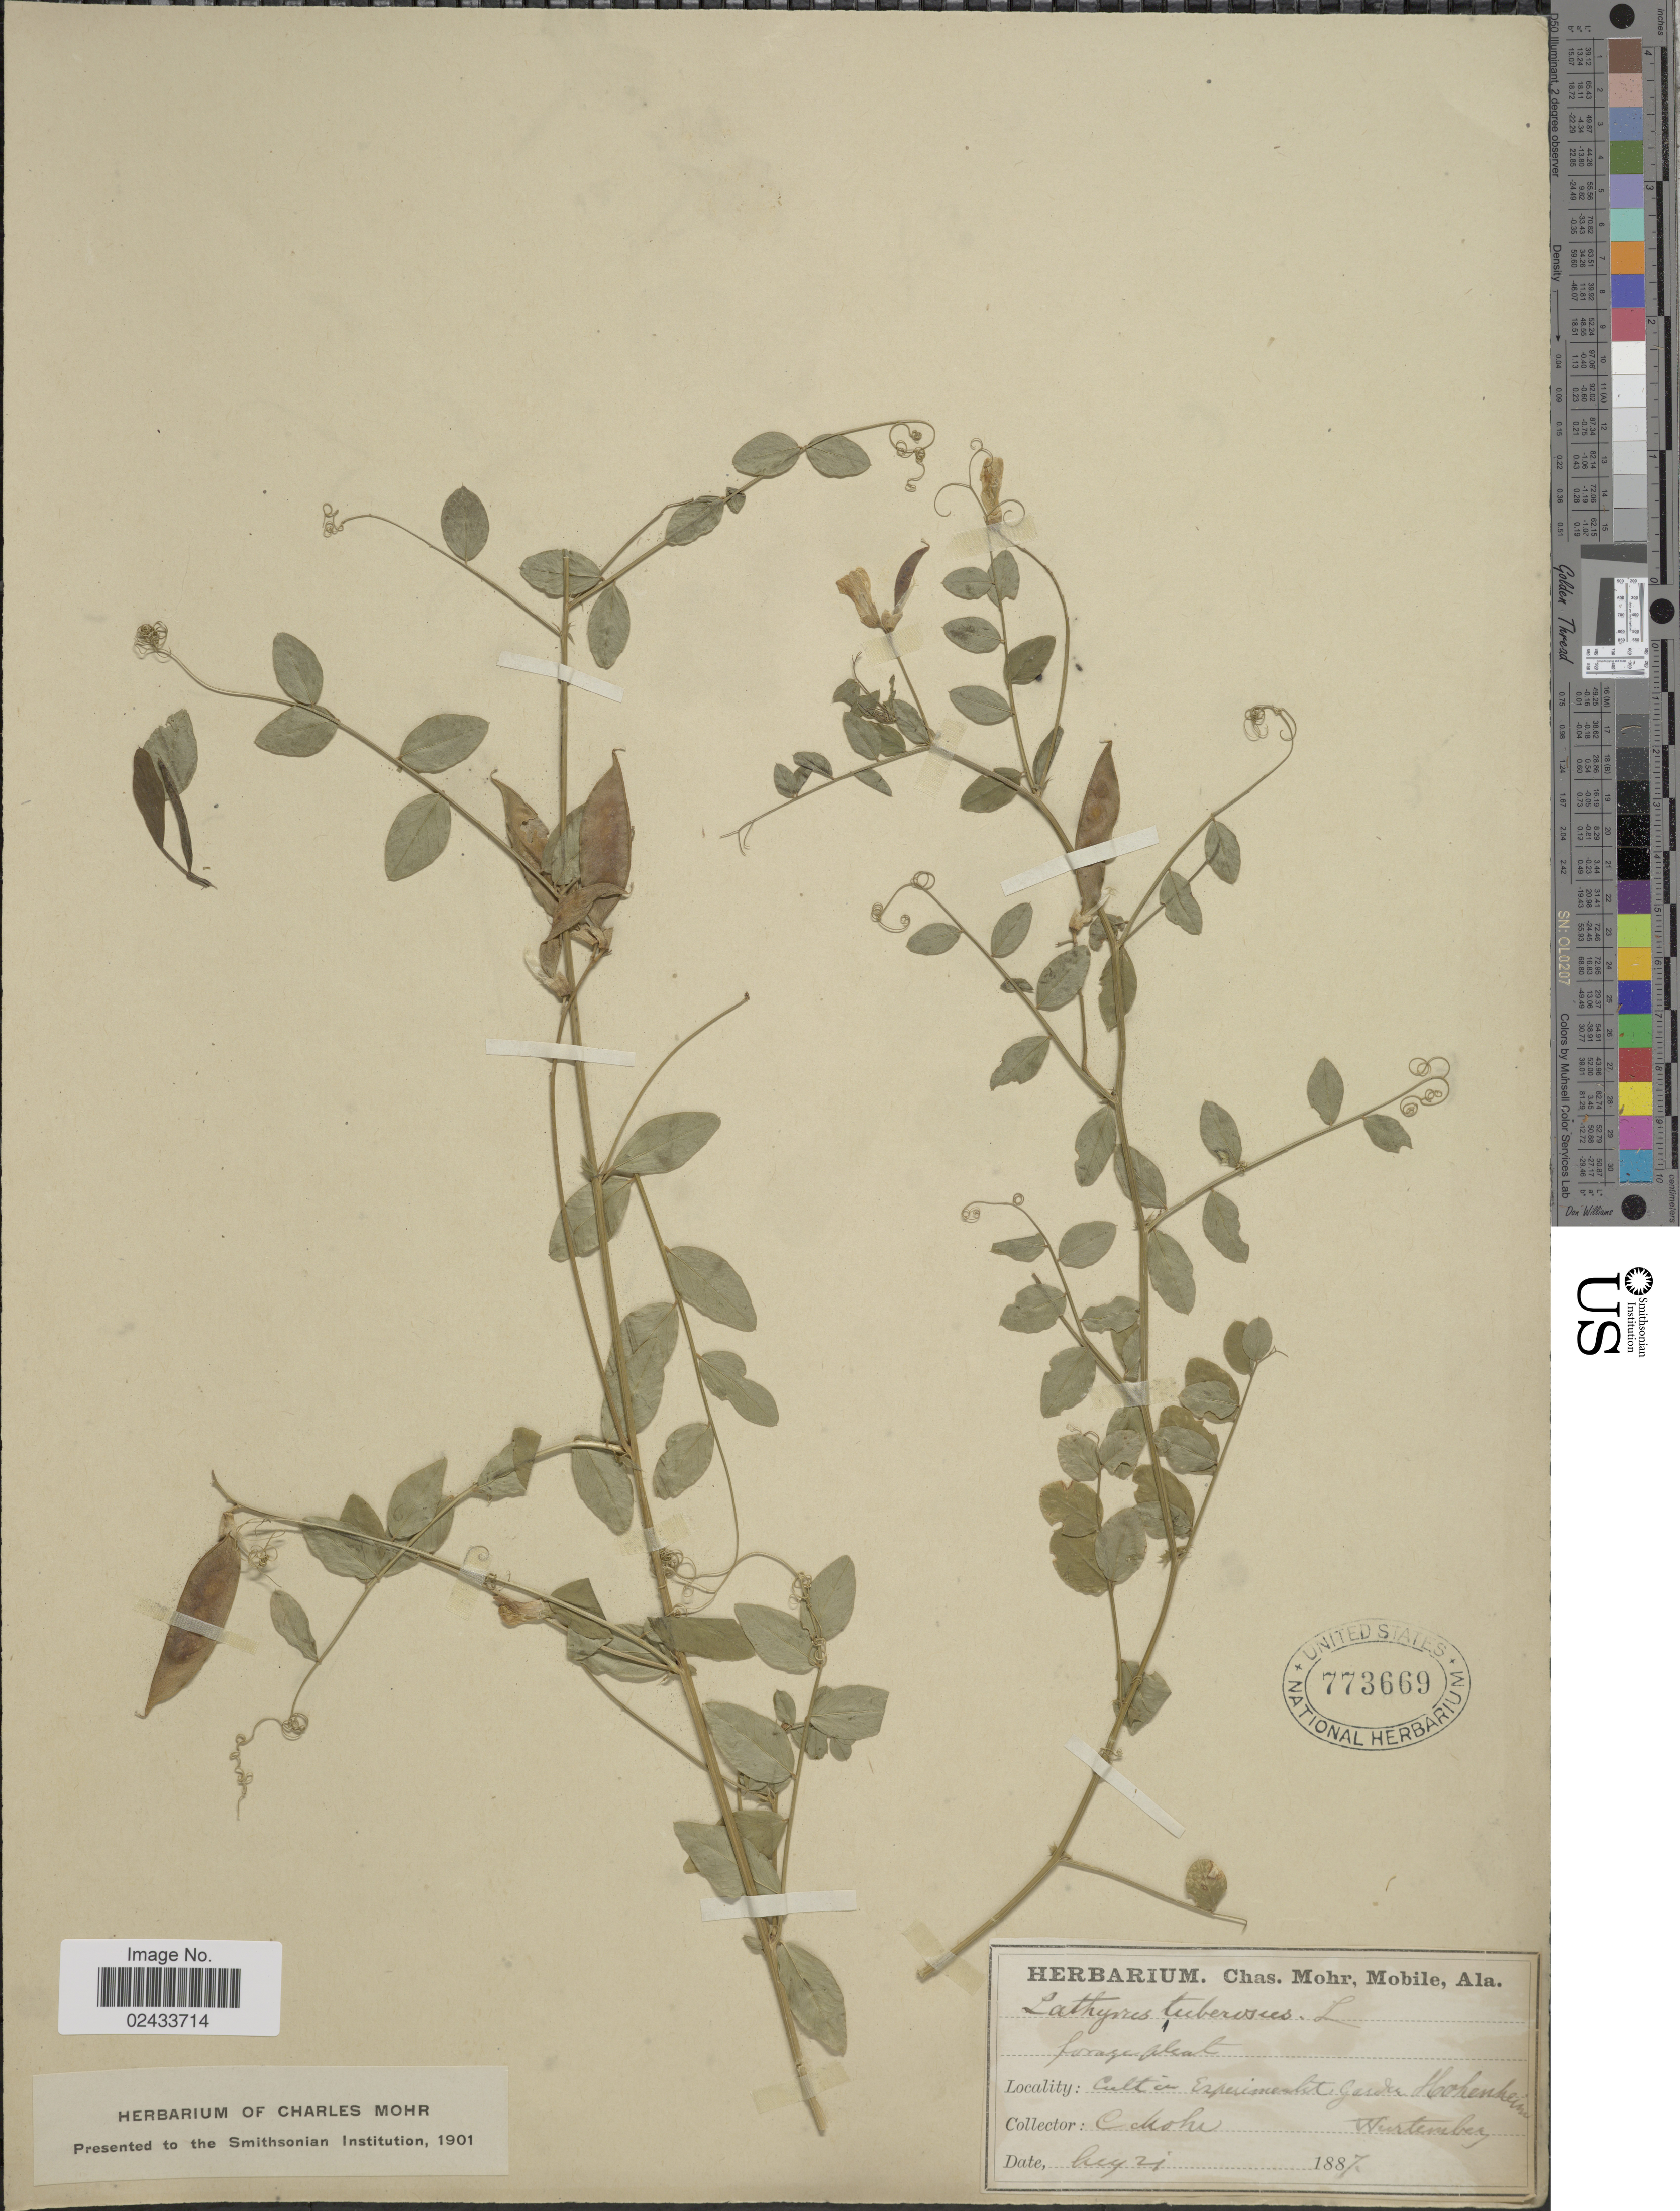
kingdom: Plantae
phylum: Tracheophyta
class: Magnoliopsida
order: Fabales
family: Fabaceae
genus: Lathyrus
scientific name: Lathyrus tuberosus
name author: L.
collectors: C. T. Mohr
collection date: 1887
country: Germany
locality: Experimental garden Hohenheime Wurtenberg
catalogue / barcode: US 773669